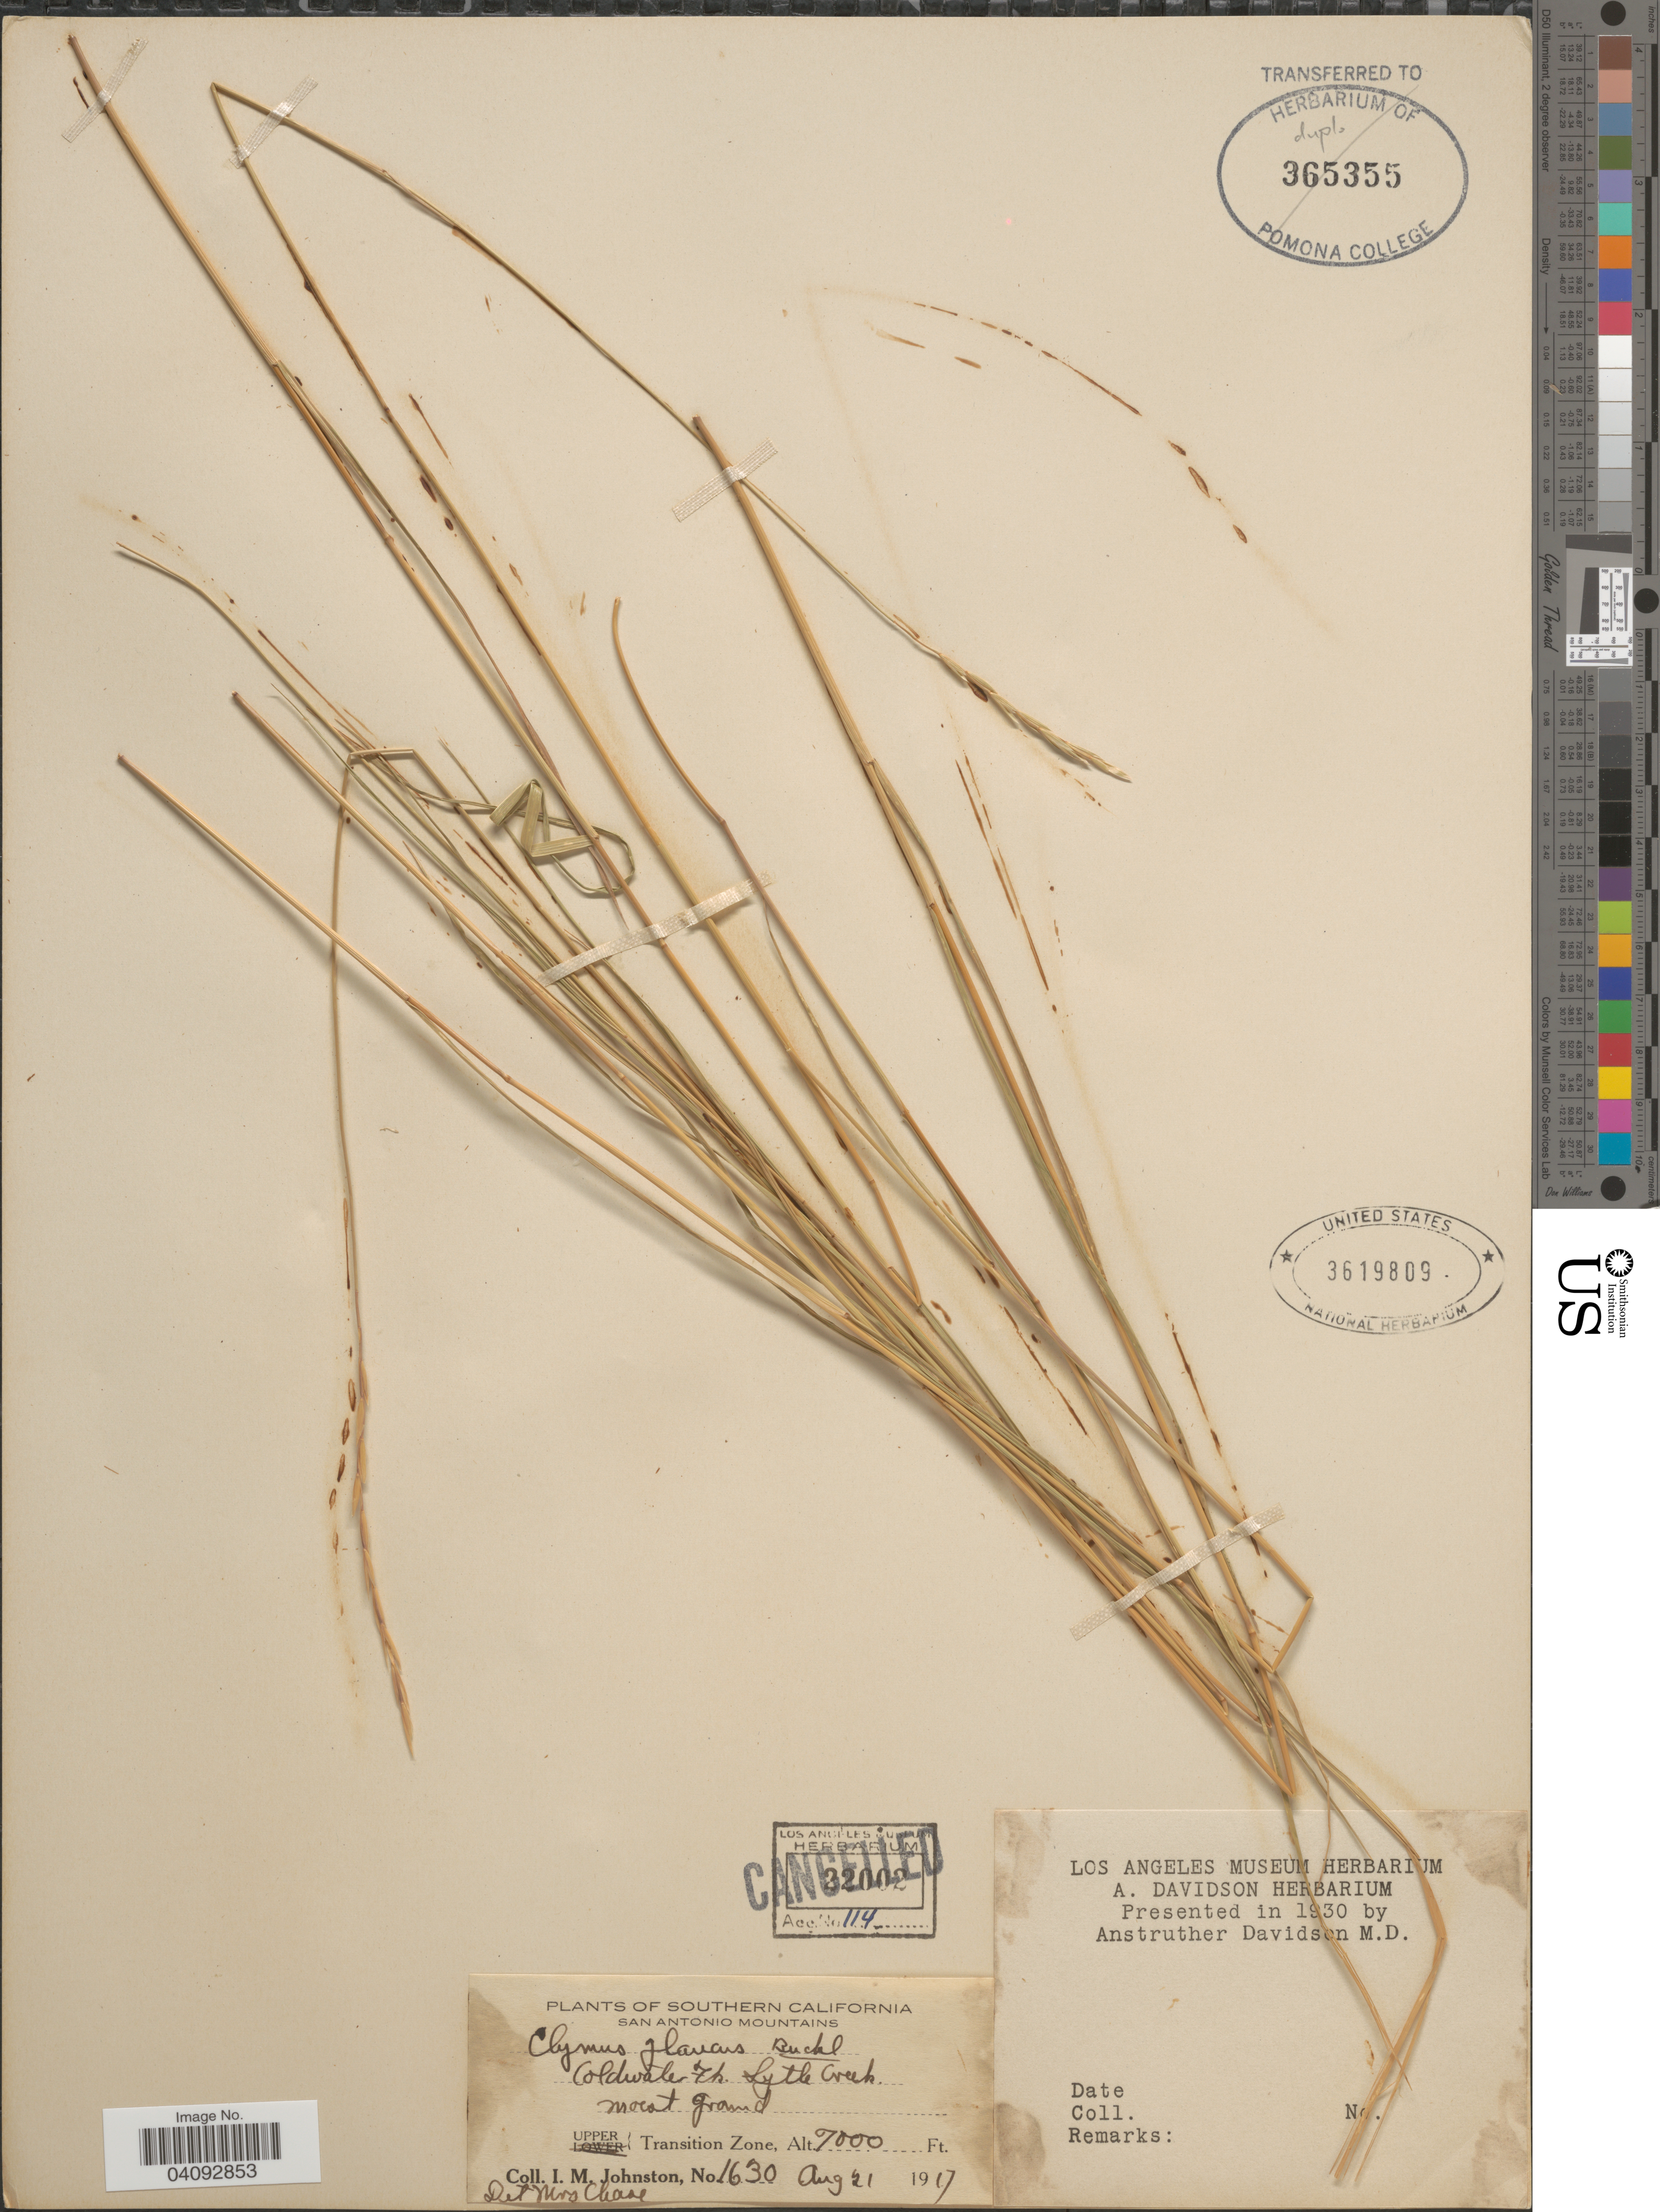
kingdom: Plantae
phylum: Tracheophyta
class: Liliopsida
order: Poales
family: Poaceae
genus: Elymus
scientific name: Elymus glaucus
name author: Buckley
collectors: I.M. Johnston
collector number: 1630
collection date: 1917-08-21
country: United States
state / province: California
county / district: Los Angeles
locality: Southern California. San Antonio Mountains. Coldwater Fk. Lytle Creek. Upper Transition Zone.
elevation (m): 2134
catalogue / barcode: US 3619809